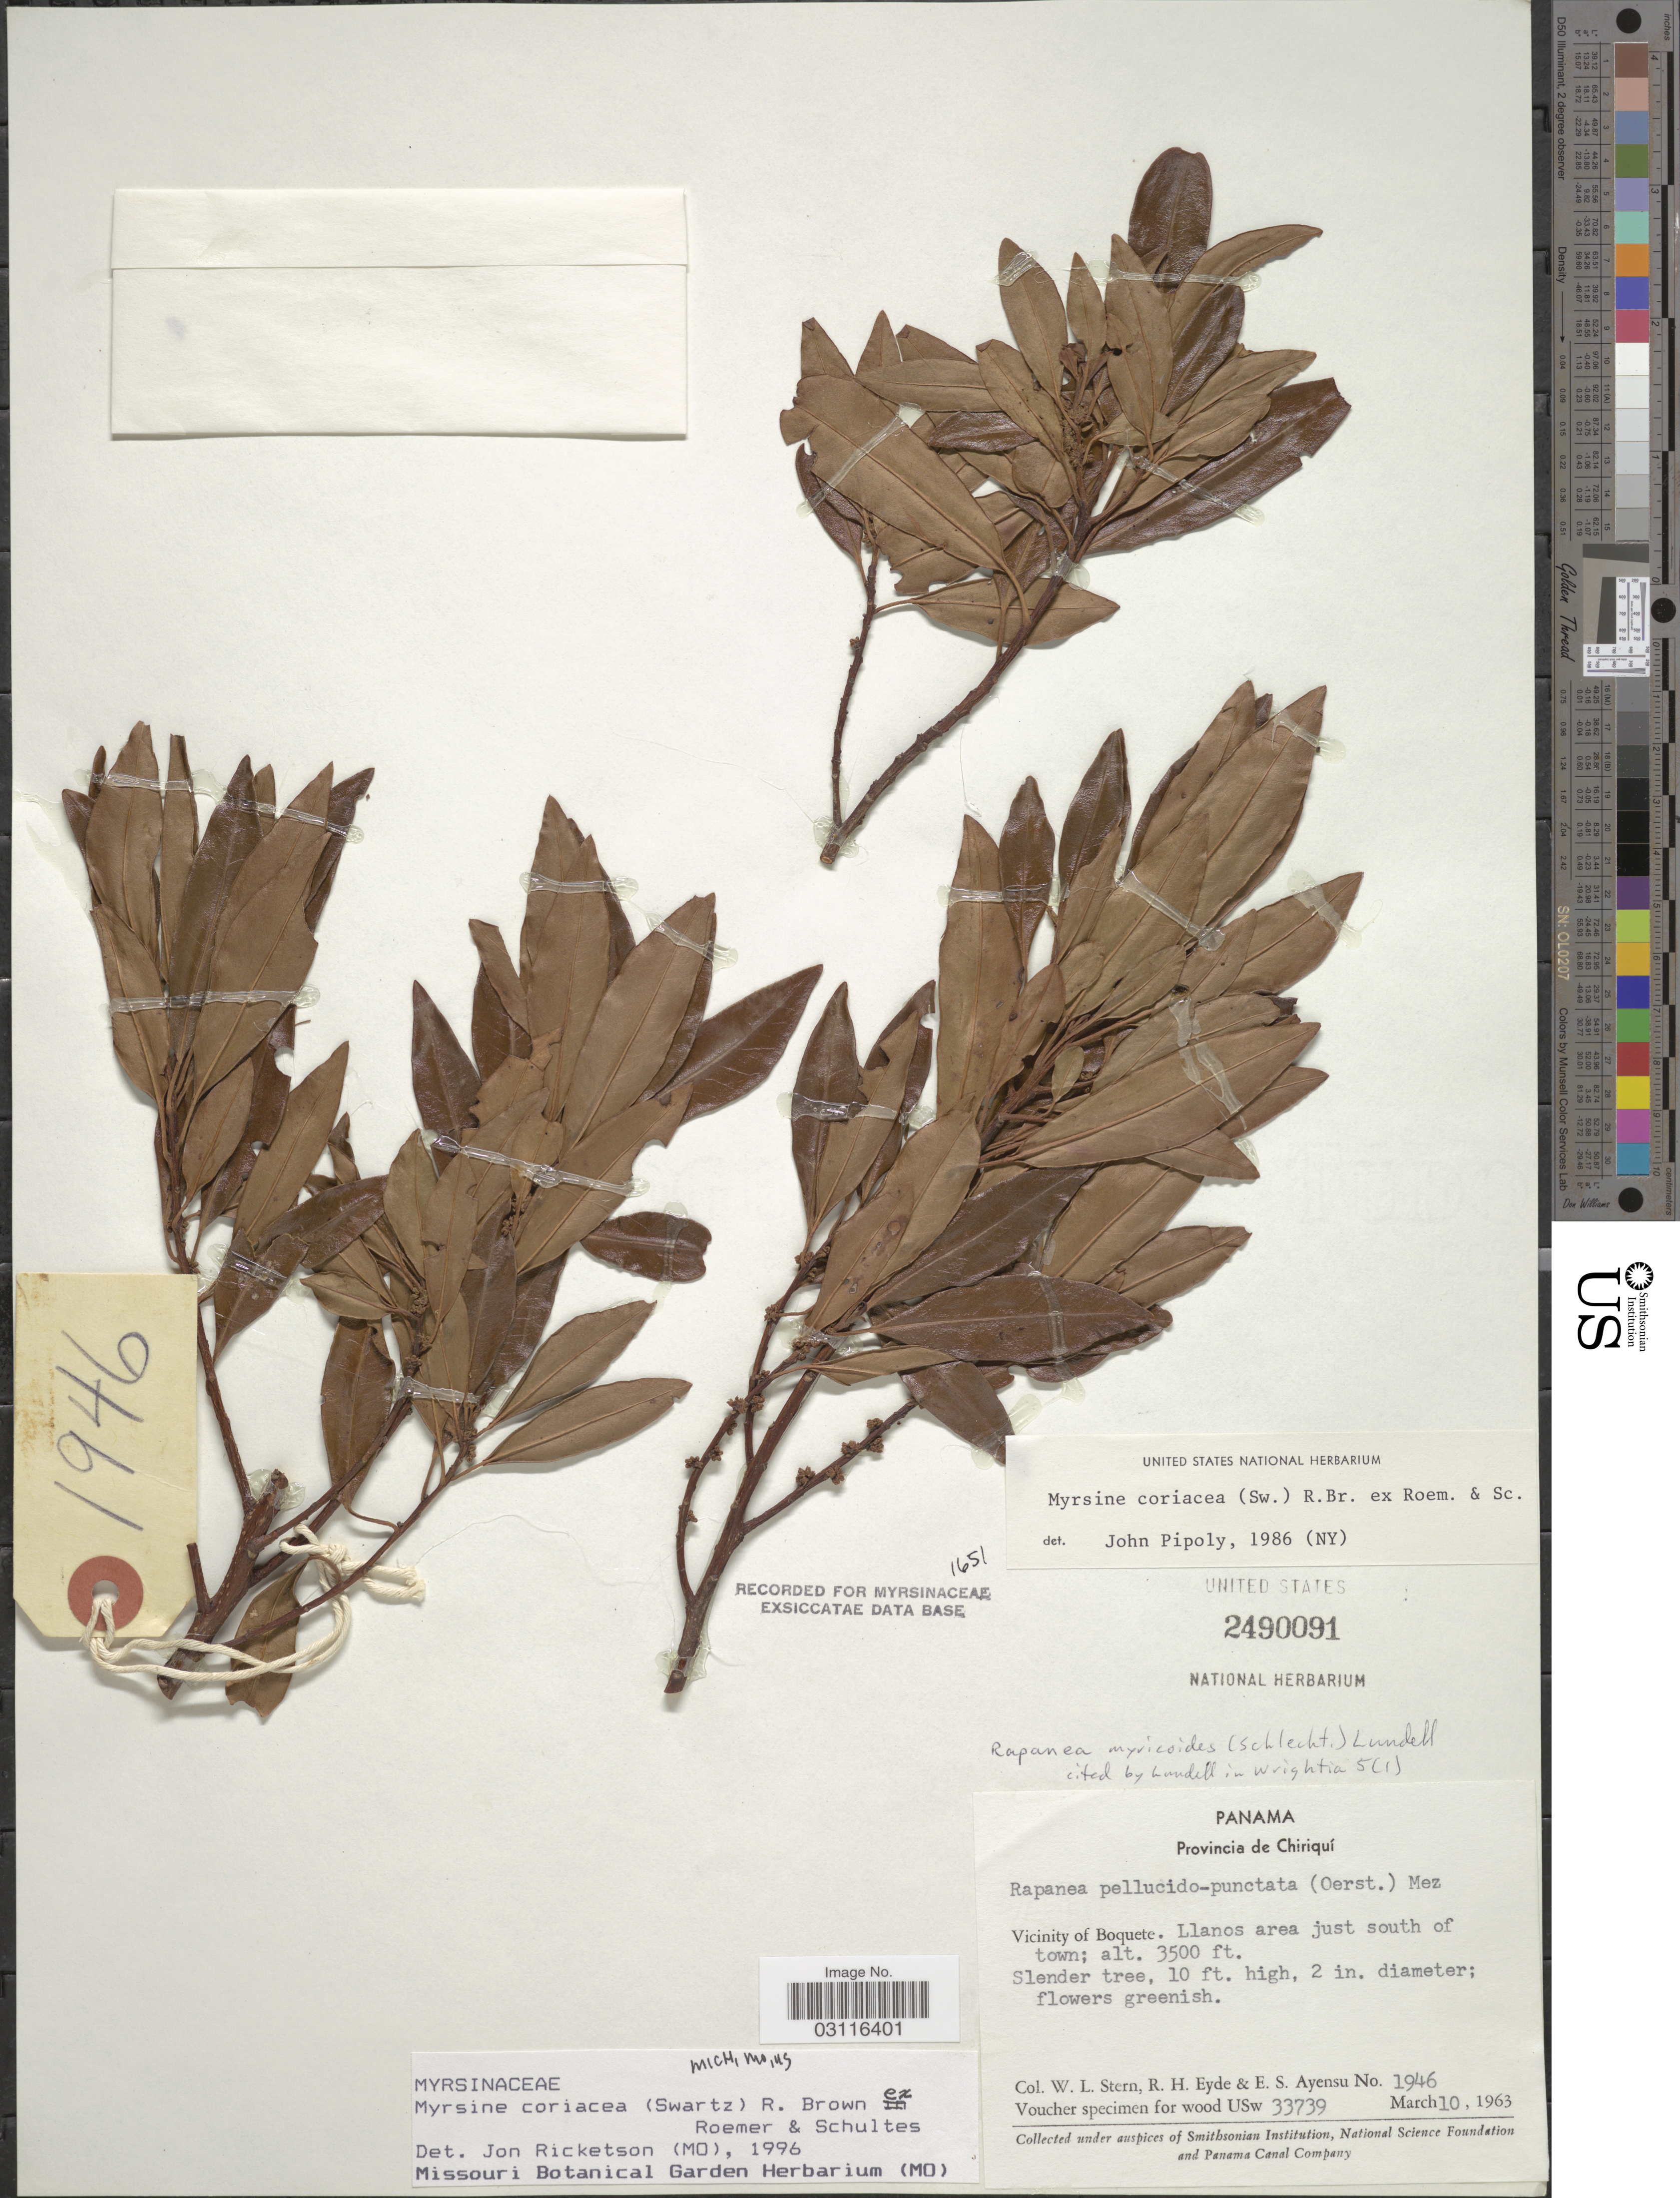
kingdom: Plantae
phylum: Tracheophyta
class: Magnoliopsida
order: Ericales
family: Primulaceae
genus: Myrsine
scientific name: Myrsine coriacea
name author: (Sw.) R. Br. ex Roem. & Schult.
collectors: W. L. Stern, R. H. Eyde & E. S. Ayensu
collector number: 1946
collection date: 1963-03-10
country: Panama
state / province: Chiriqui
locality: Vicinity of Boquete. Llanos area just south of town.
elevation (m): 1067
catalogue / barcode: US 2490091